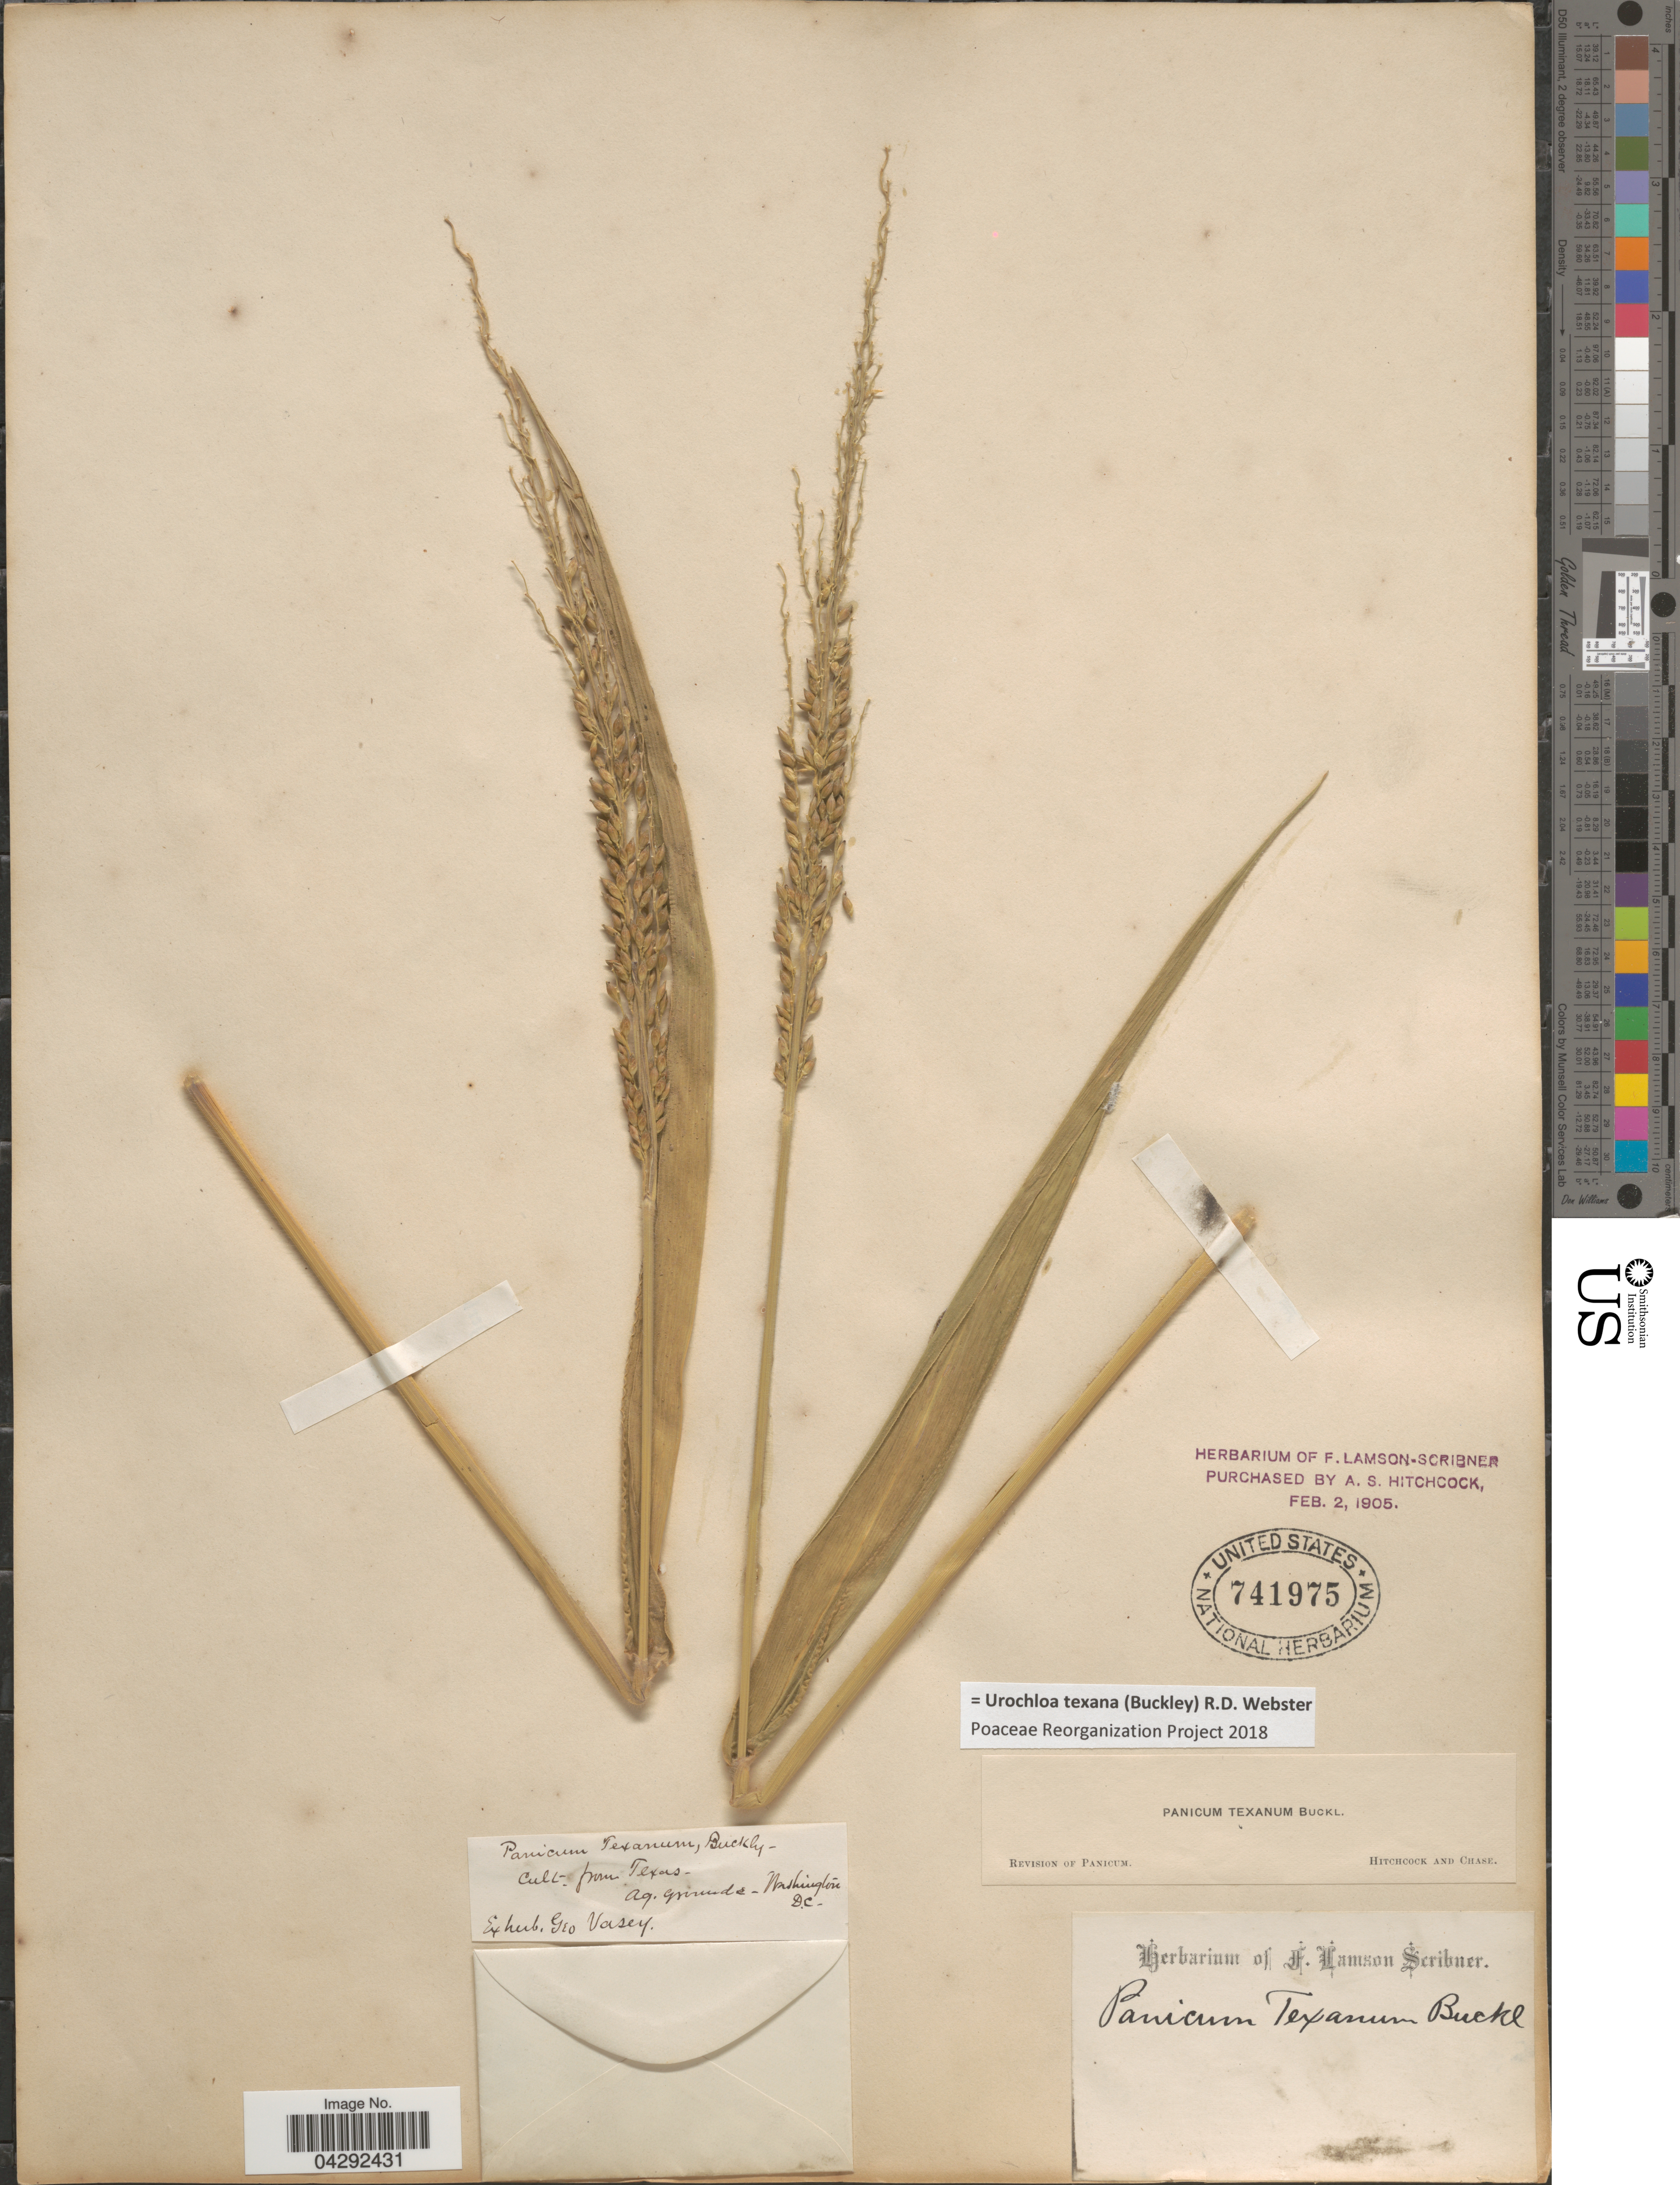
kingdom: Plantae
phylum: Tracheophyta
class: Liliopsida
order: Poales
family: Poaceae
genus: Urochloa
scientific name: Urochloa texana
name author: (Buckley) R.D. Webster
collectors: ex Herb. Dr. Geo Vasey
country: United States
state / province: Texas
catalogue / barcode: US 741975